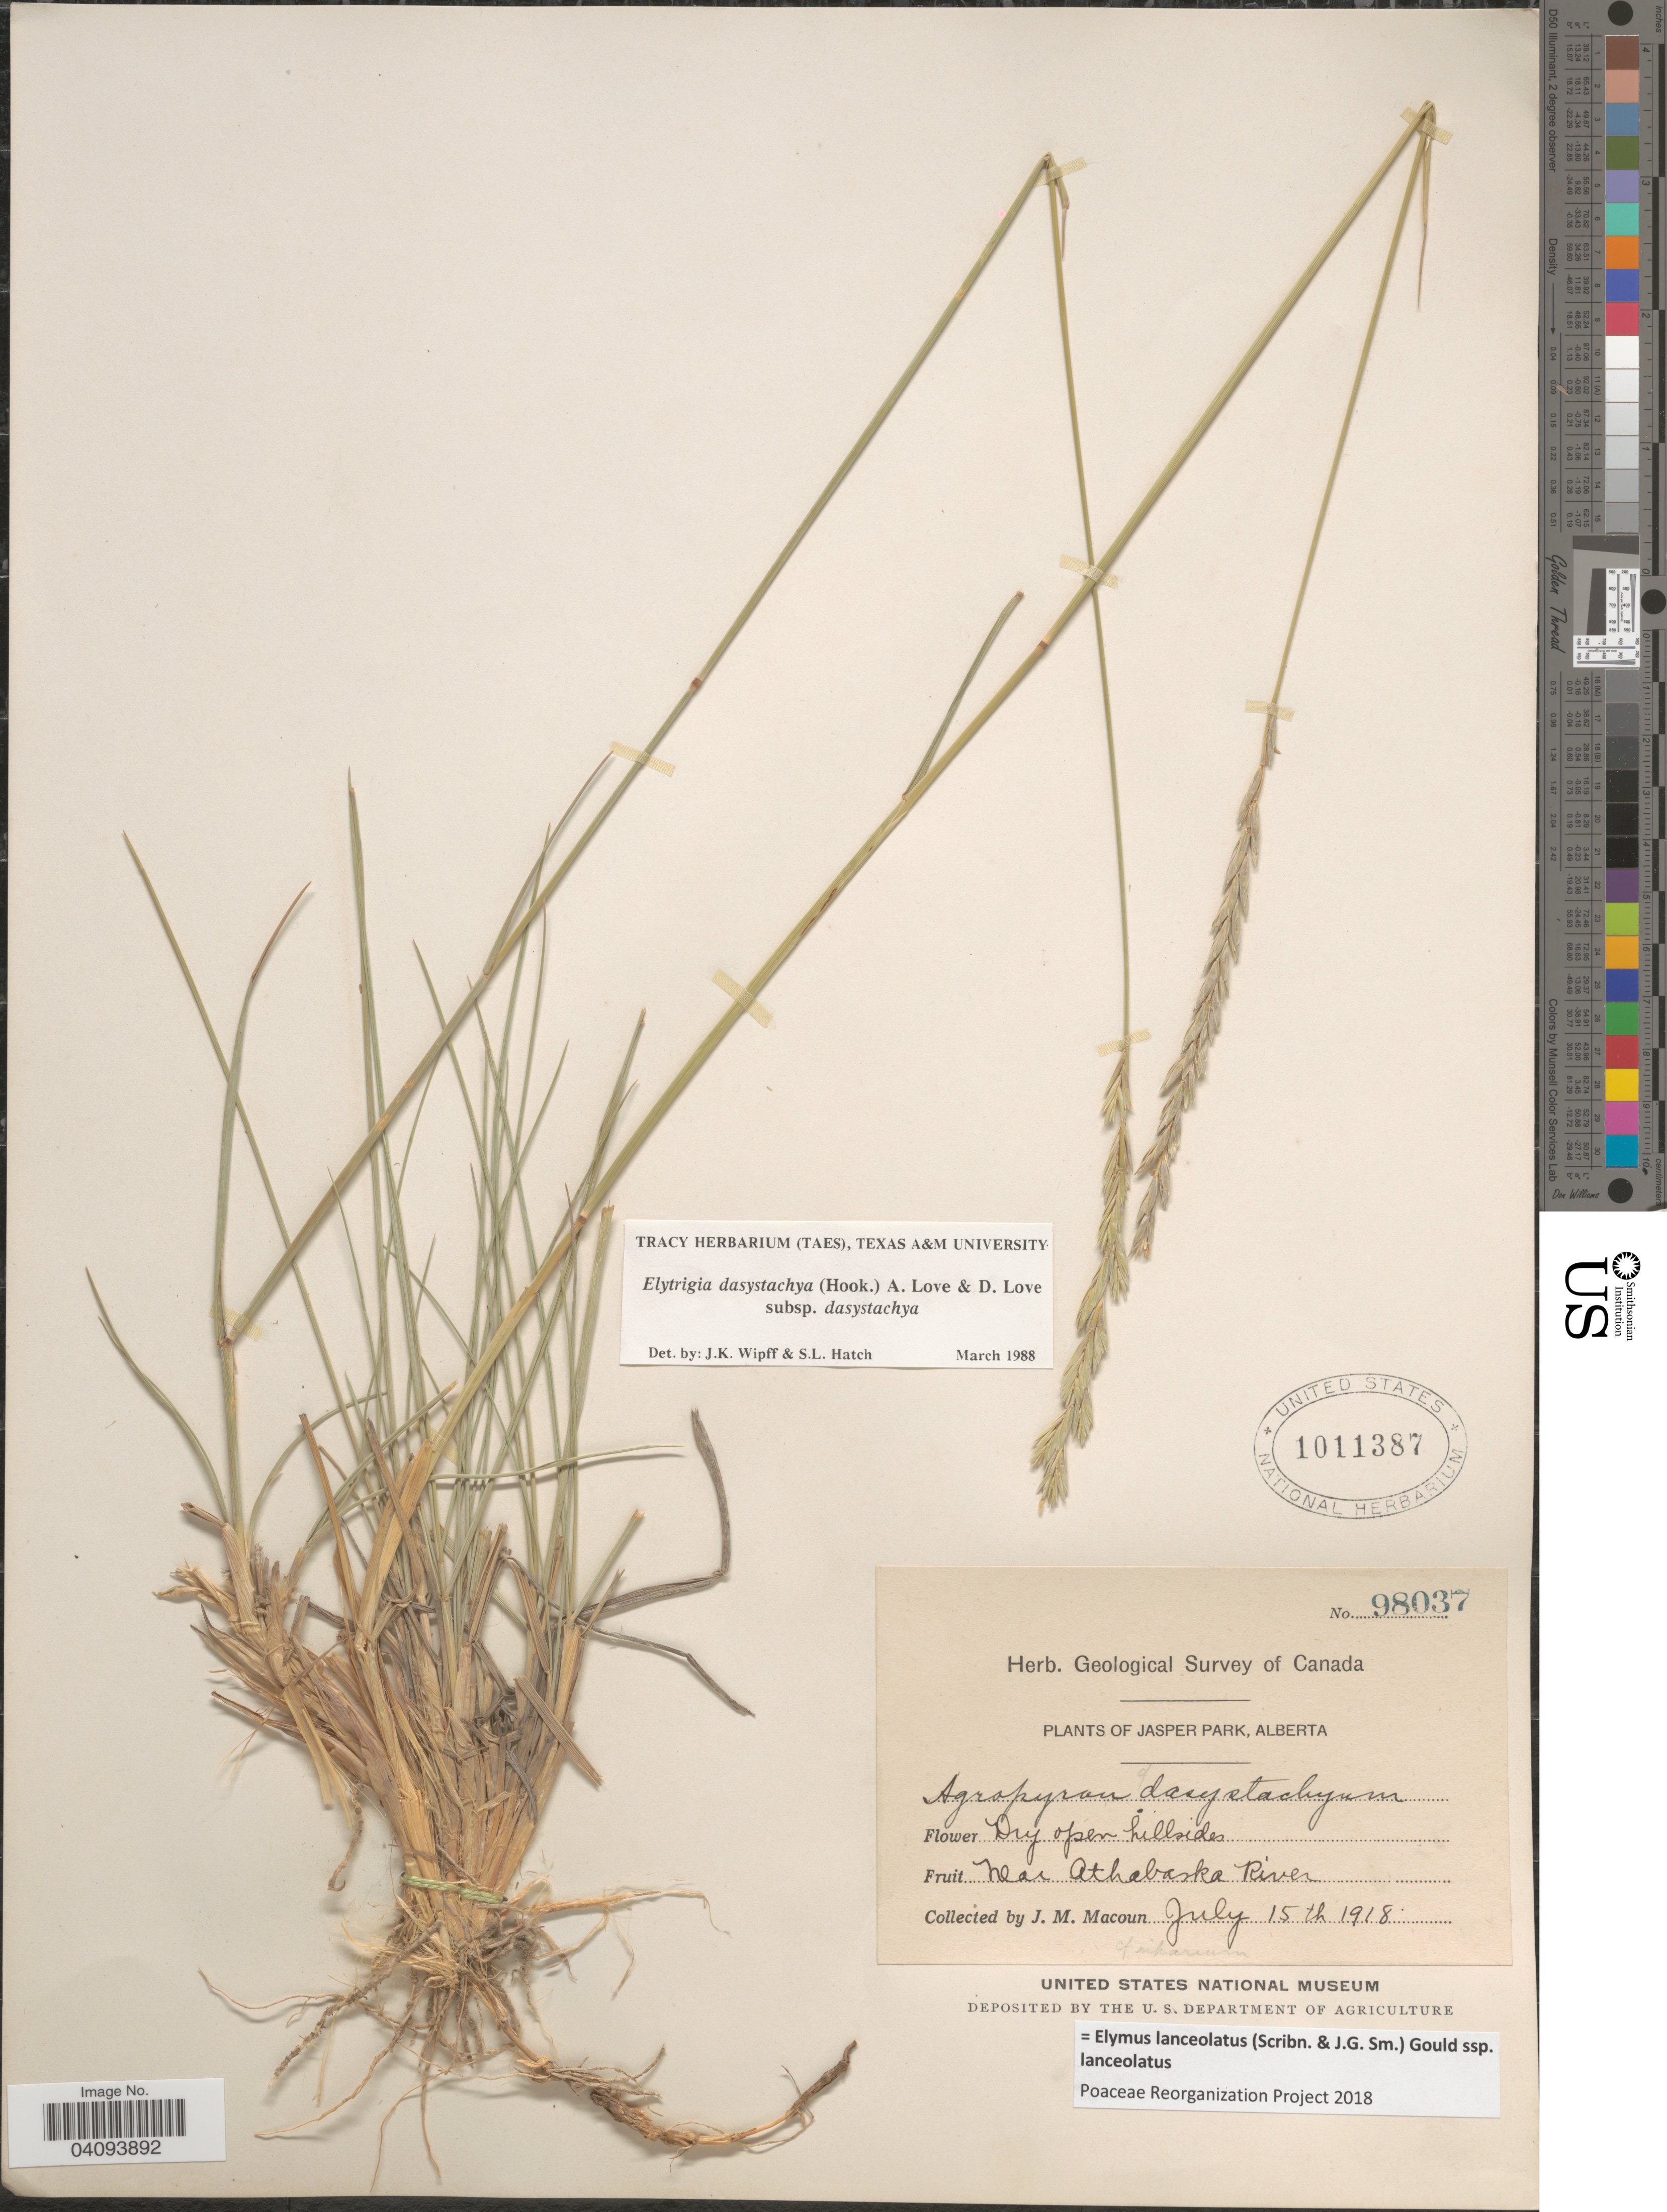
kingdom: Plantae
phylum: Tracheophyta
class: Liliopsida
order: Poales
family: Poaceae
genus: Elymus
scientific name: Elymus lanceolatus subsp. lanceolatus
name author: (Scribn. & J.G. Sm.) Gould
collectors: J. M. Macoun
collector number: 98037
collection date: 1918-07-15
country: Canada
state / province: Alberta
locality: Geological Survey of Canada. Jasper Park. Near Athabaska River.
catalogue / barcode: US 1011387